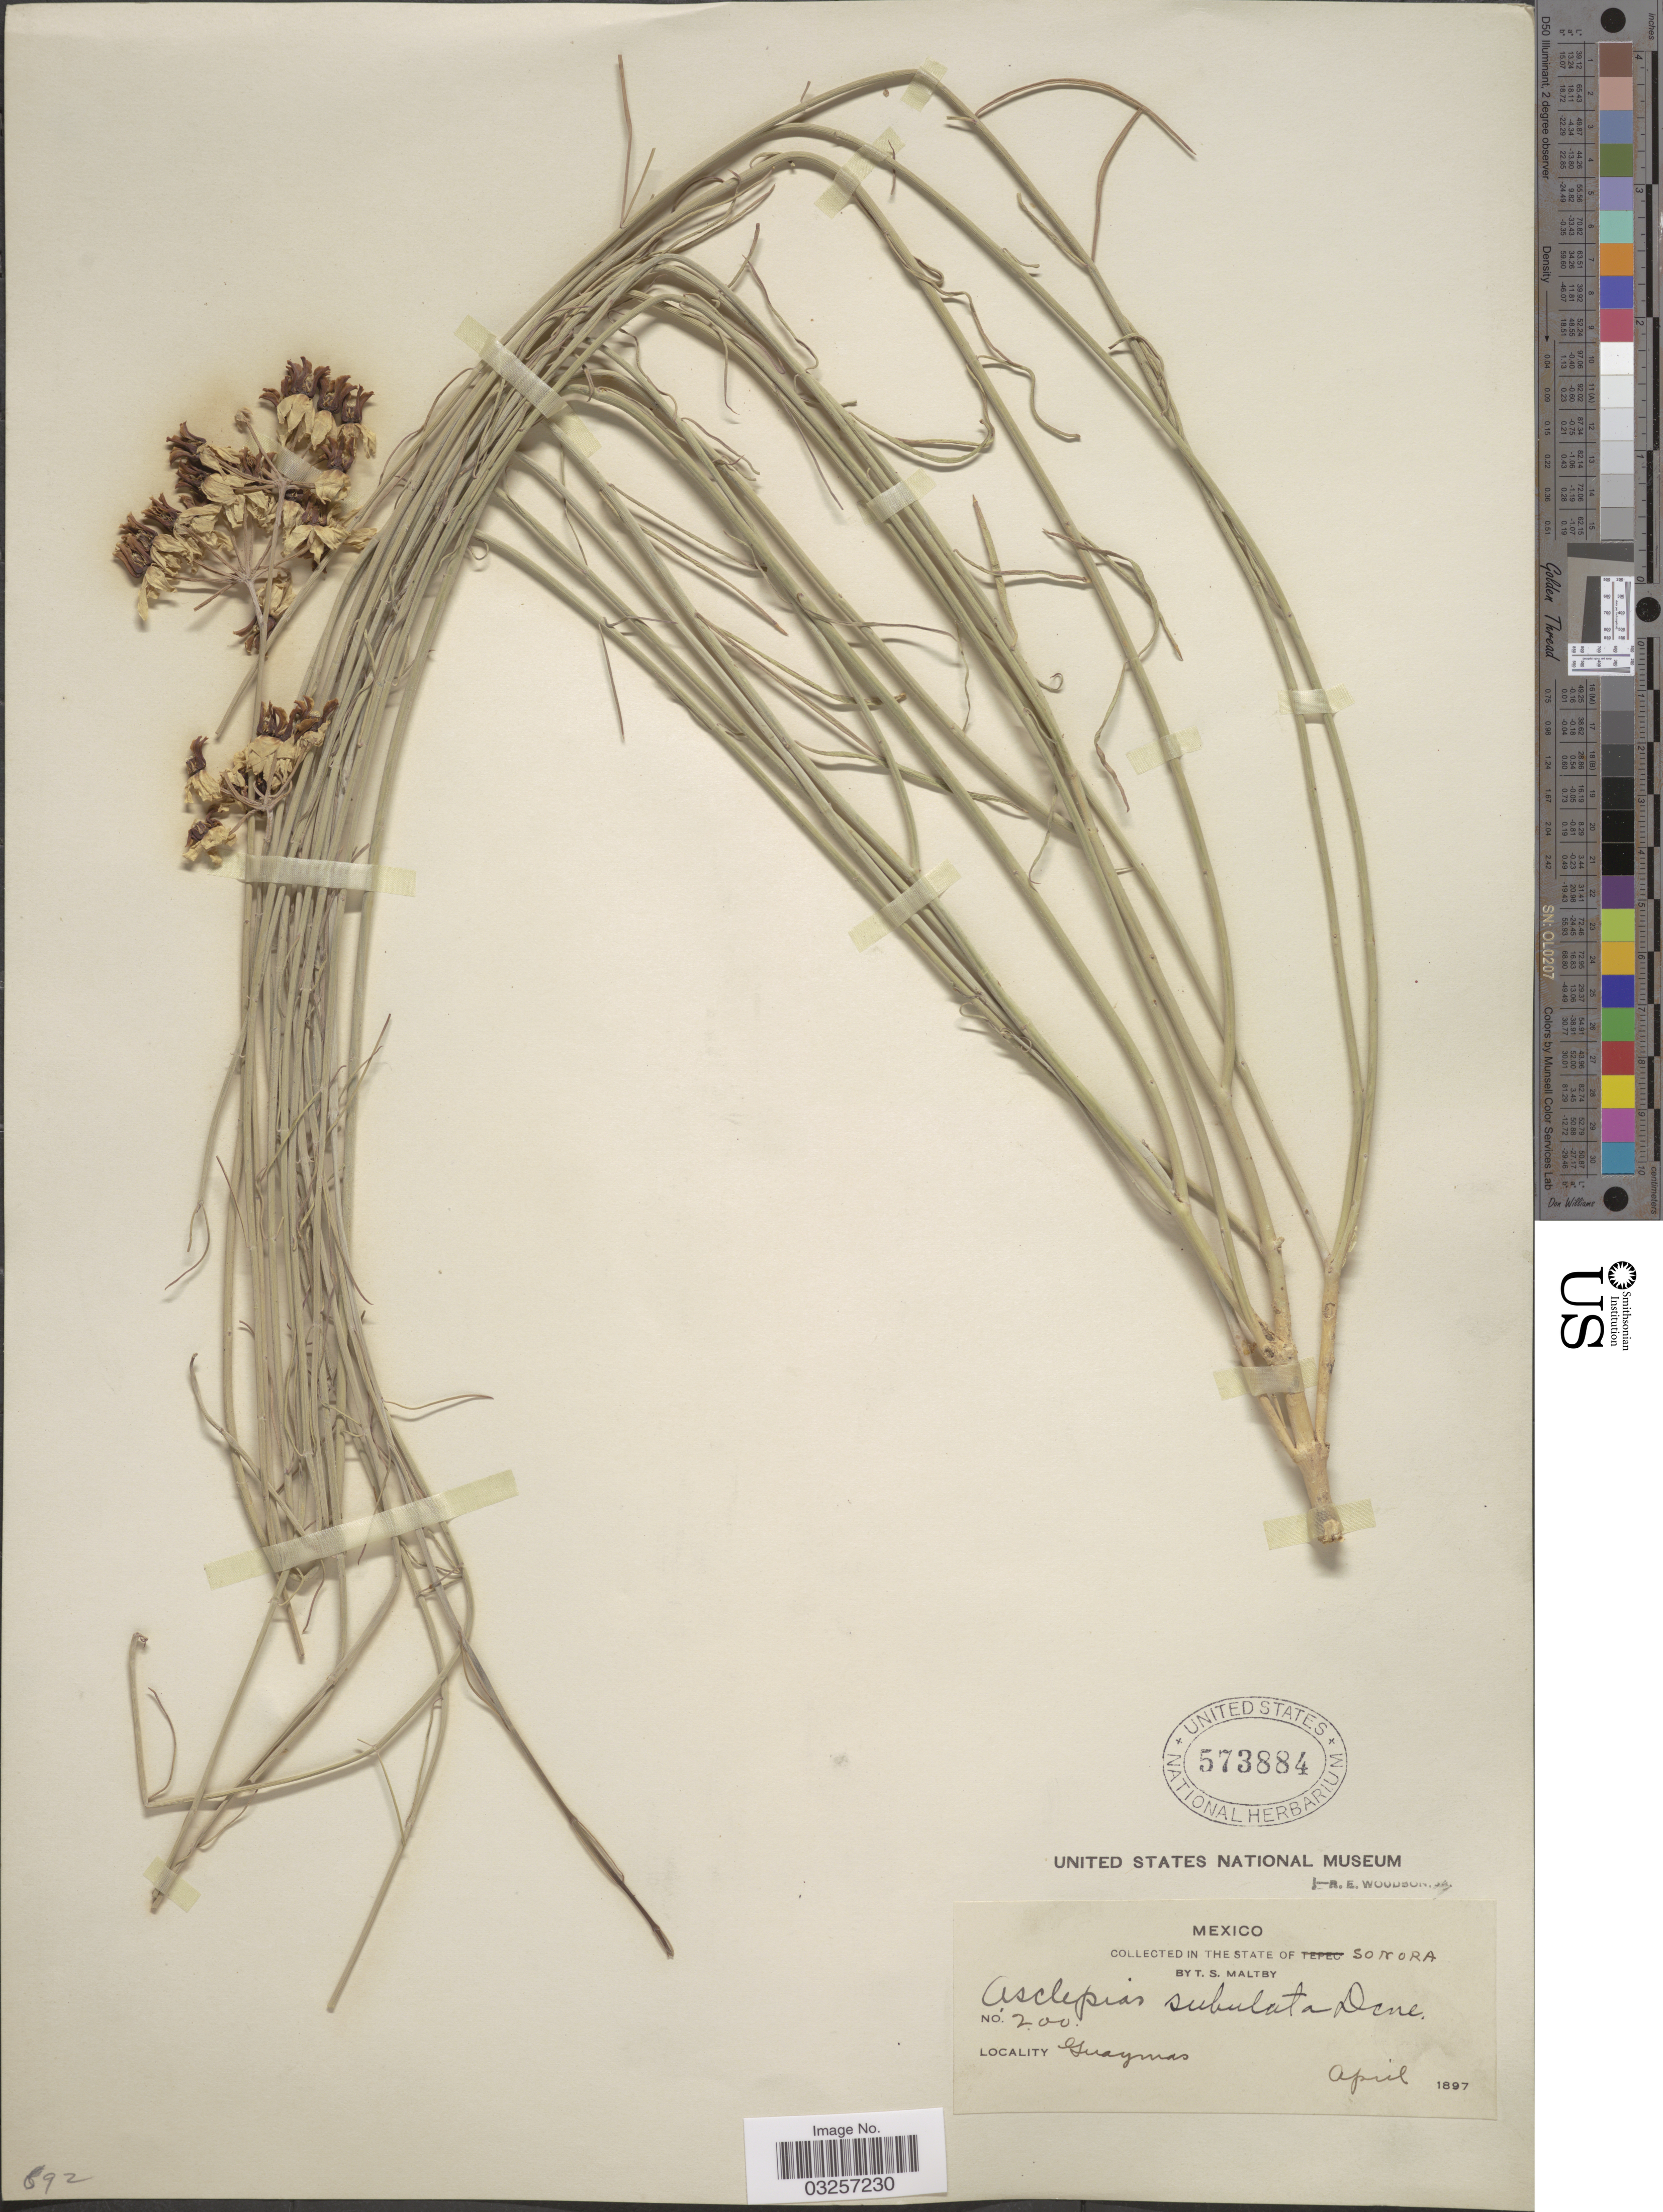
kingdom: Plantae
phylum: Tracheophyta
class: Magnoliopsida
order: Gentianales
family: Apocynaceae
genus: Asclepias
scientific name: Asclepias subulata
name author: Decne.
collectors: T. S. Maltby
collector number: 200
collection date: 1897-04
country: Mexico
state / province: Sonora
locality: Guaymas.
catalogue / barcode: US 573884